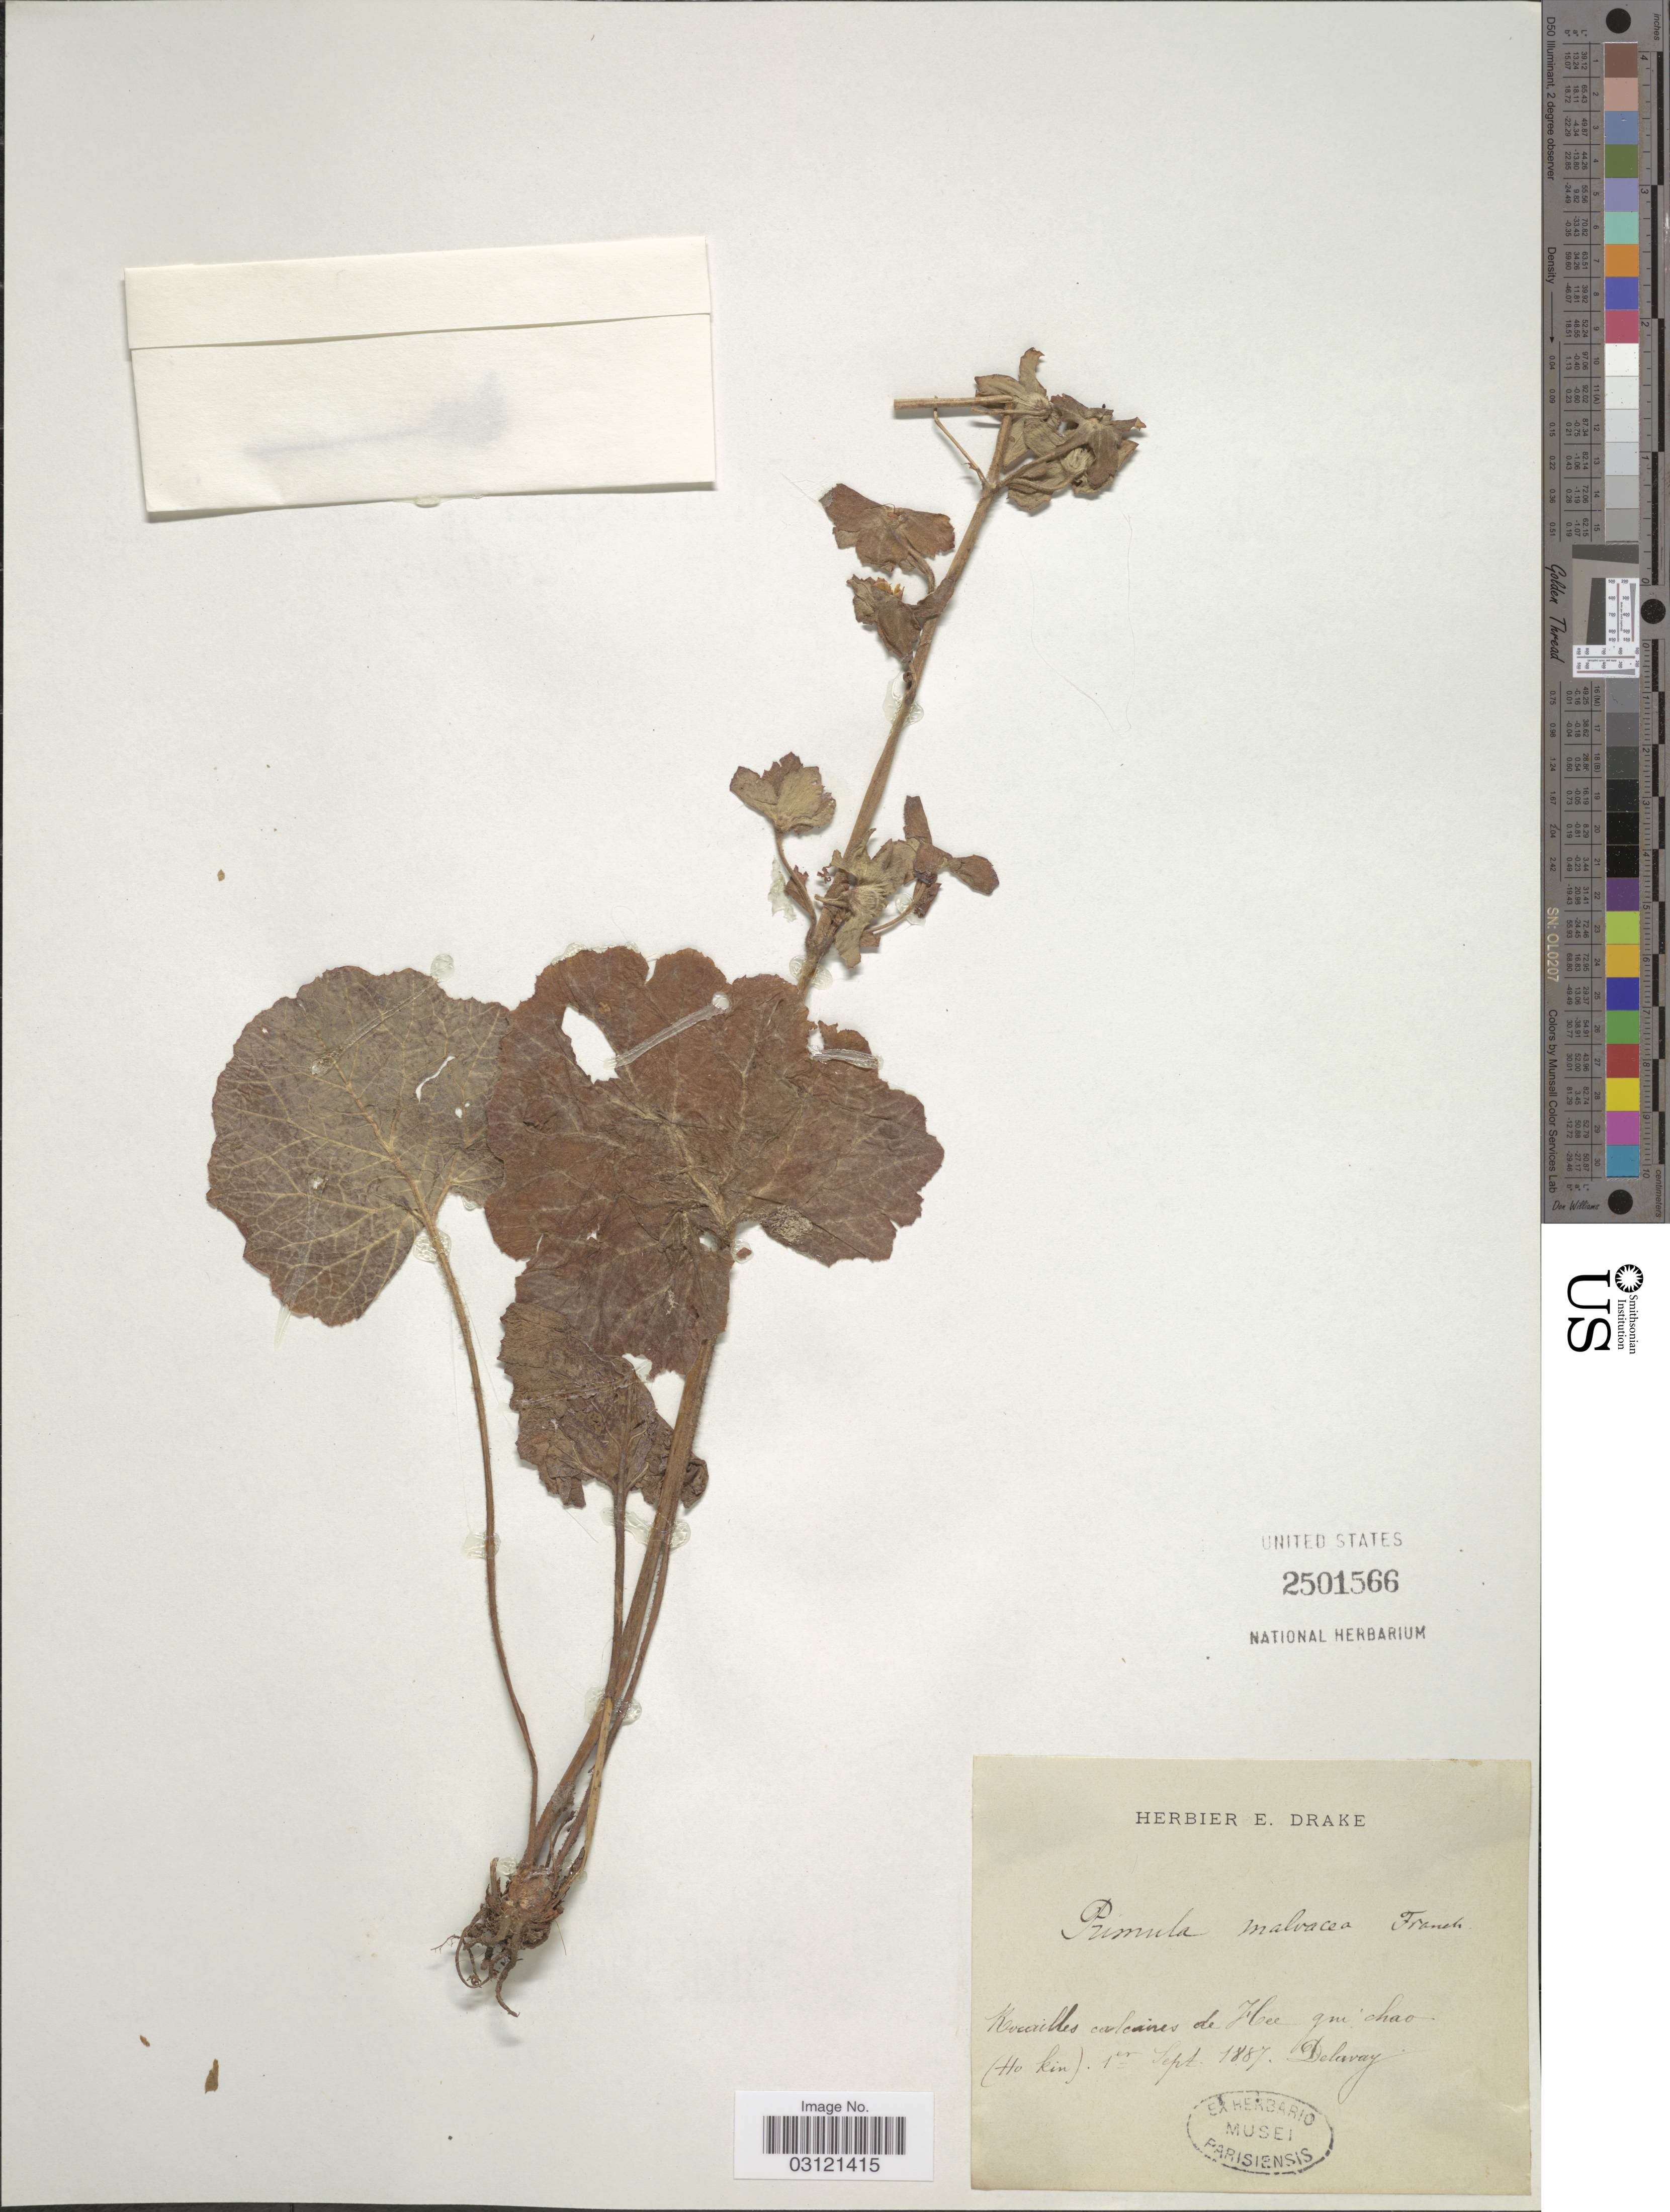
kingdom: Plantae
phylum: Tracheophyta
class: Magnoliopsida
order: Ericales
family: Primulaceae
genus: Primula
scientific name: Primula malvacea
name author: Franch.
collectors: Delavay, --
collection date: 1887-09-01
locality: Rocailles calcaires de J'Cee gui'chao (Ho kin).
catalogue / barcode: US 2501566